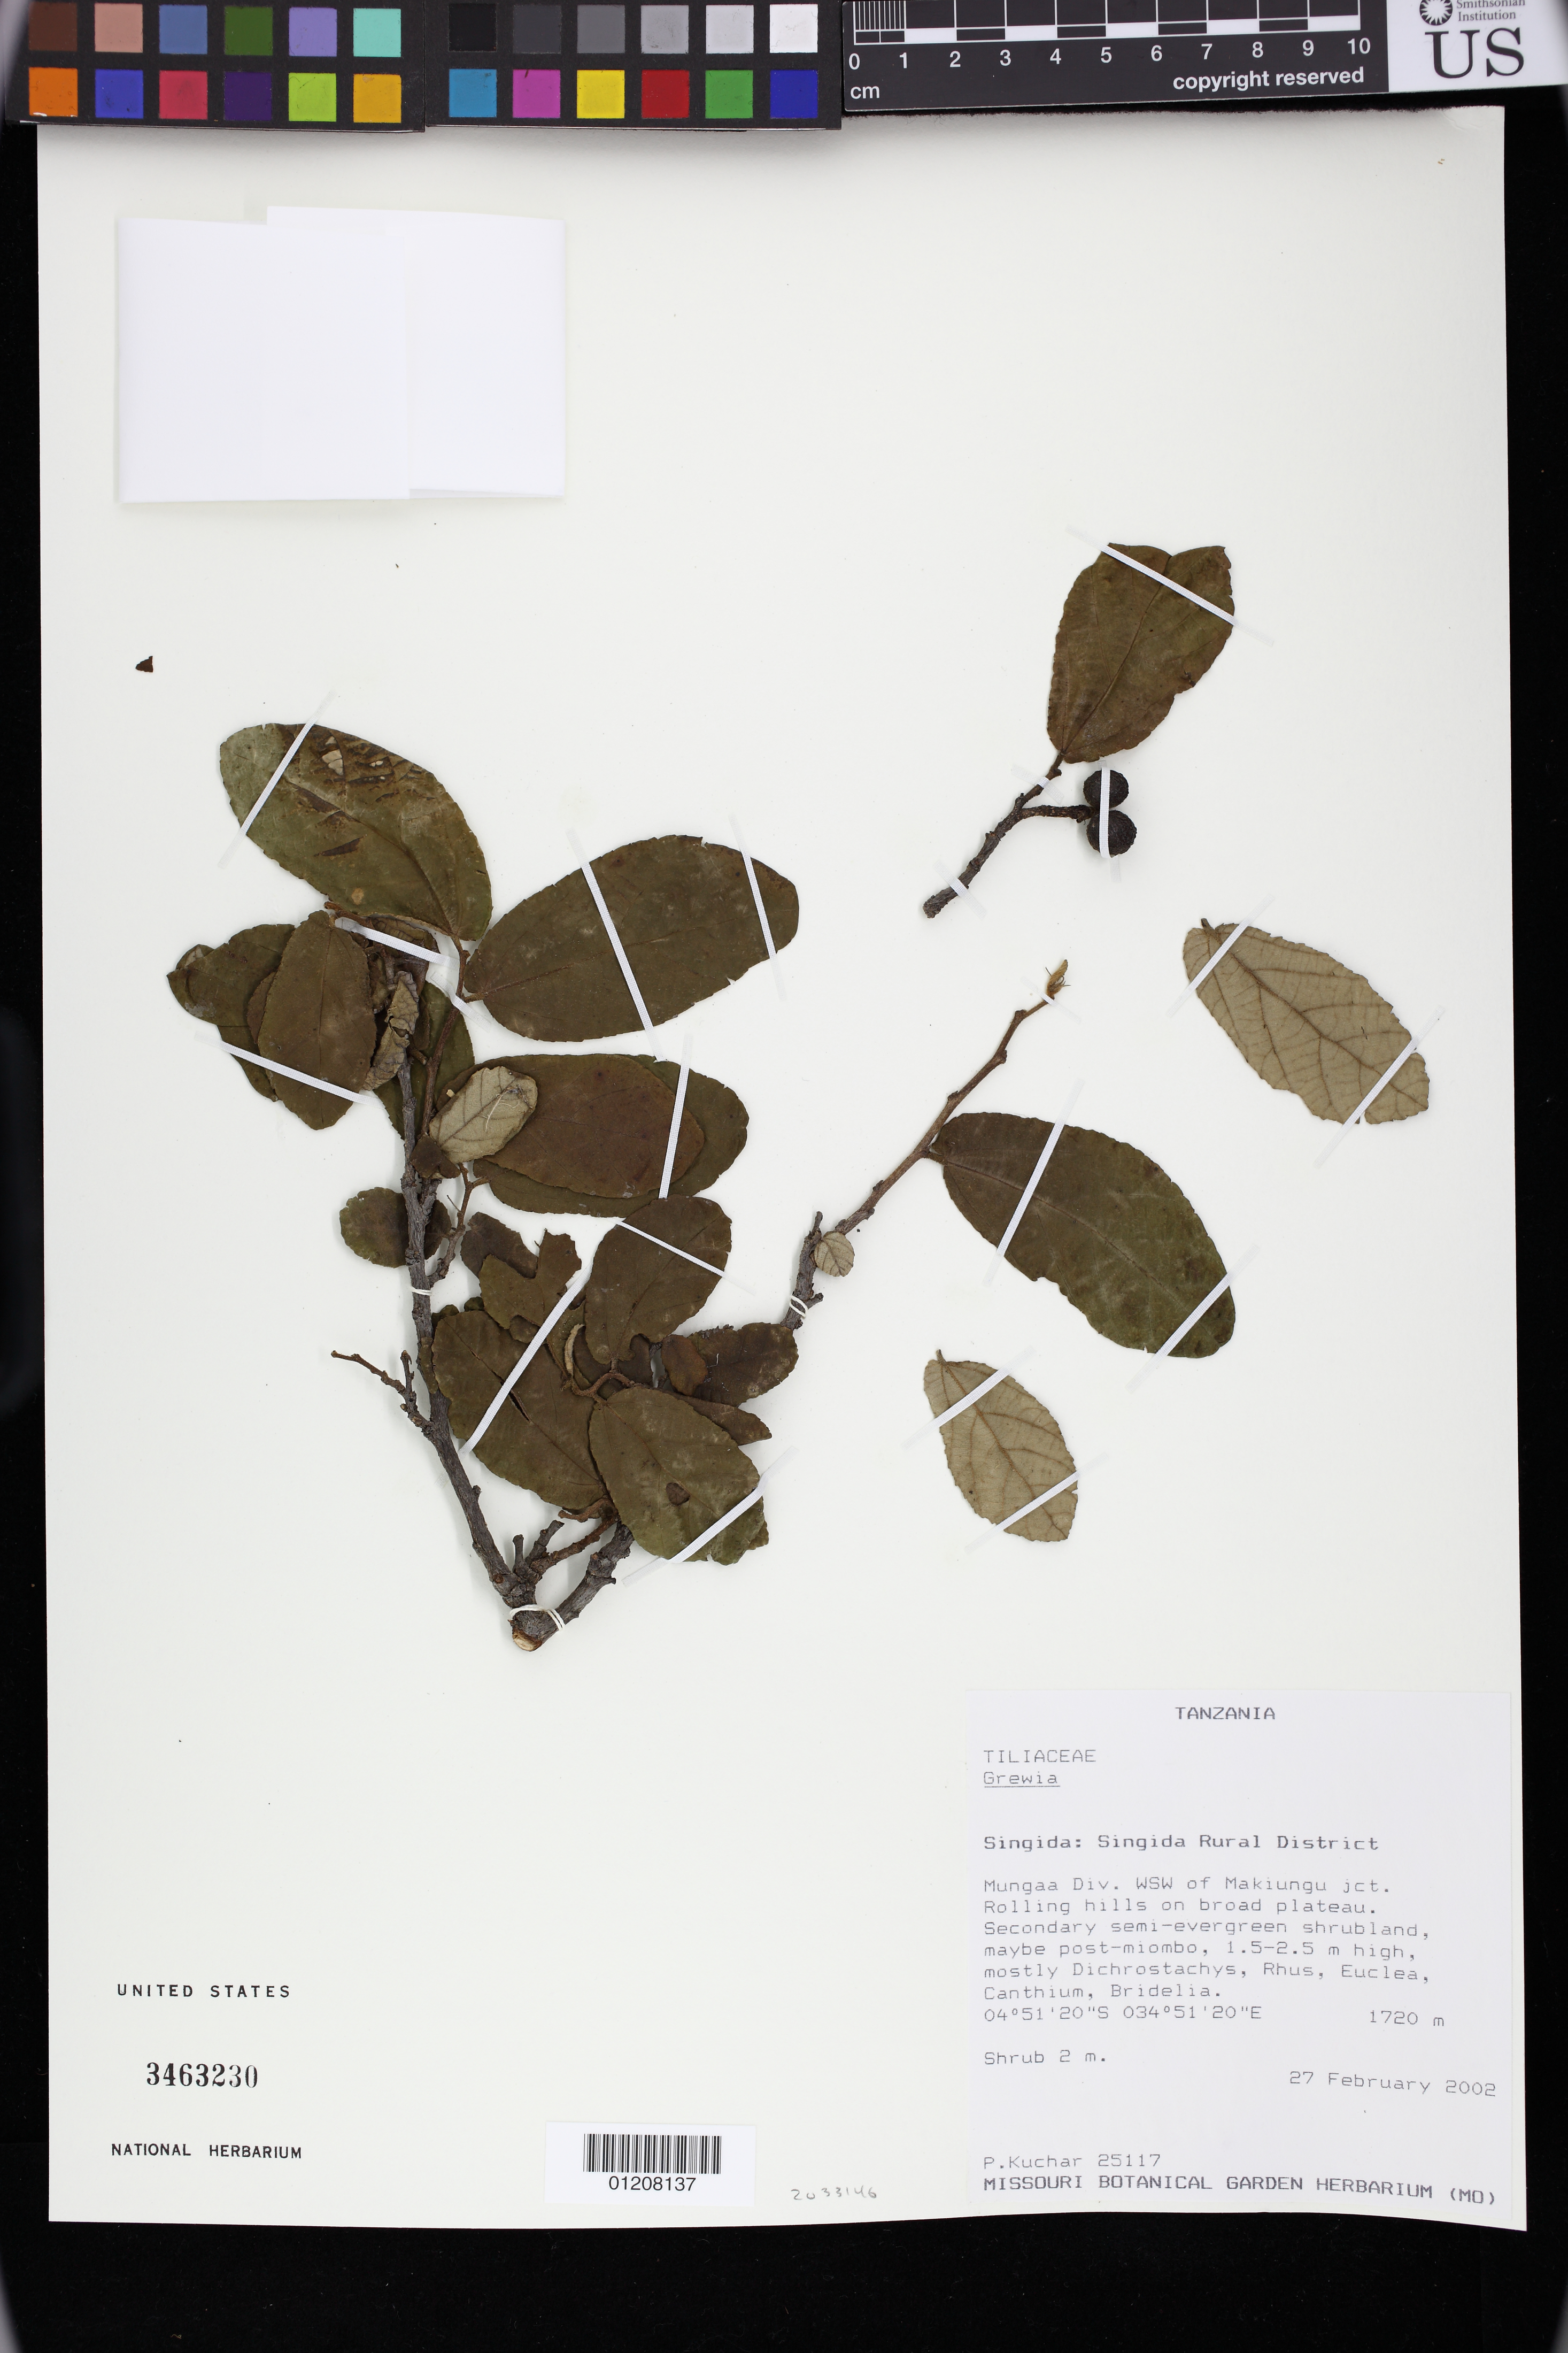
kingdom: Plantae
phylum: Tracheophyta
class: Magnoliopsida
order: Malvales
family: Malvaceae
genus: Grewia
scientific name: Grewia sp.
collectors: P. Kuchar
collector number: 25117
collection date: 2002-02-27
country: Tanzania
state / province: Singida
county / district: Singida Rural District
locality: Mungaa Div. WSW of Makiungu jct.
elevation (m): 1720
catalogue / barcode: US 3463230